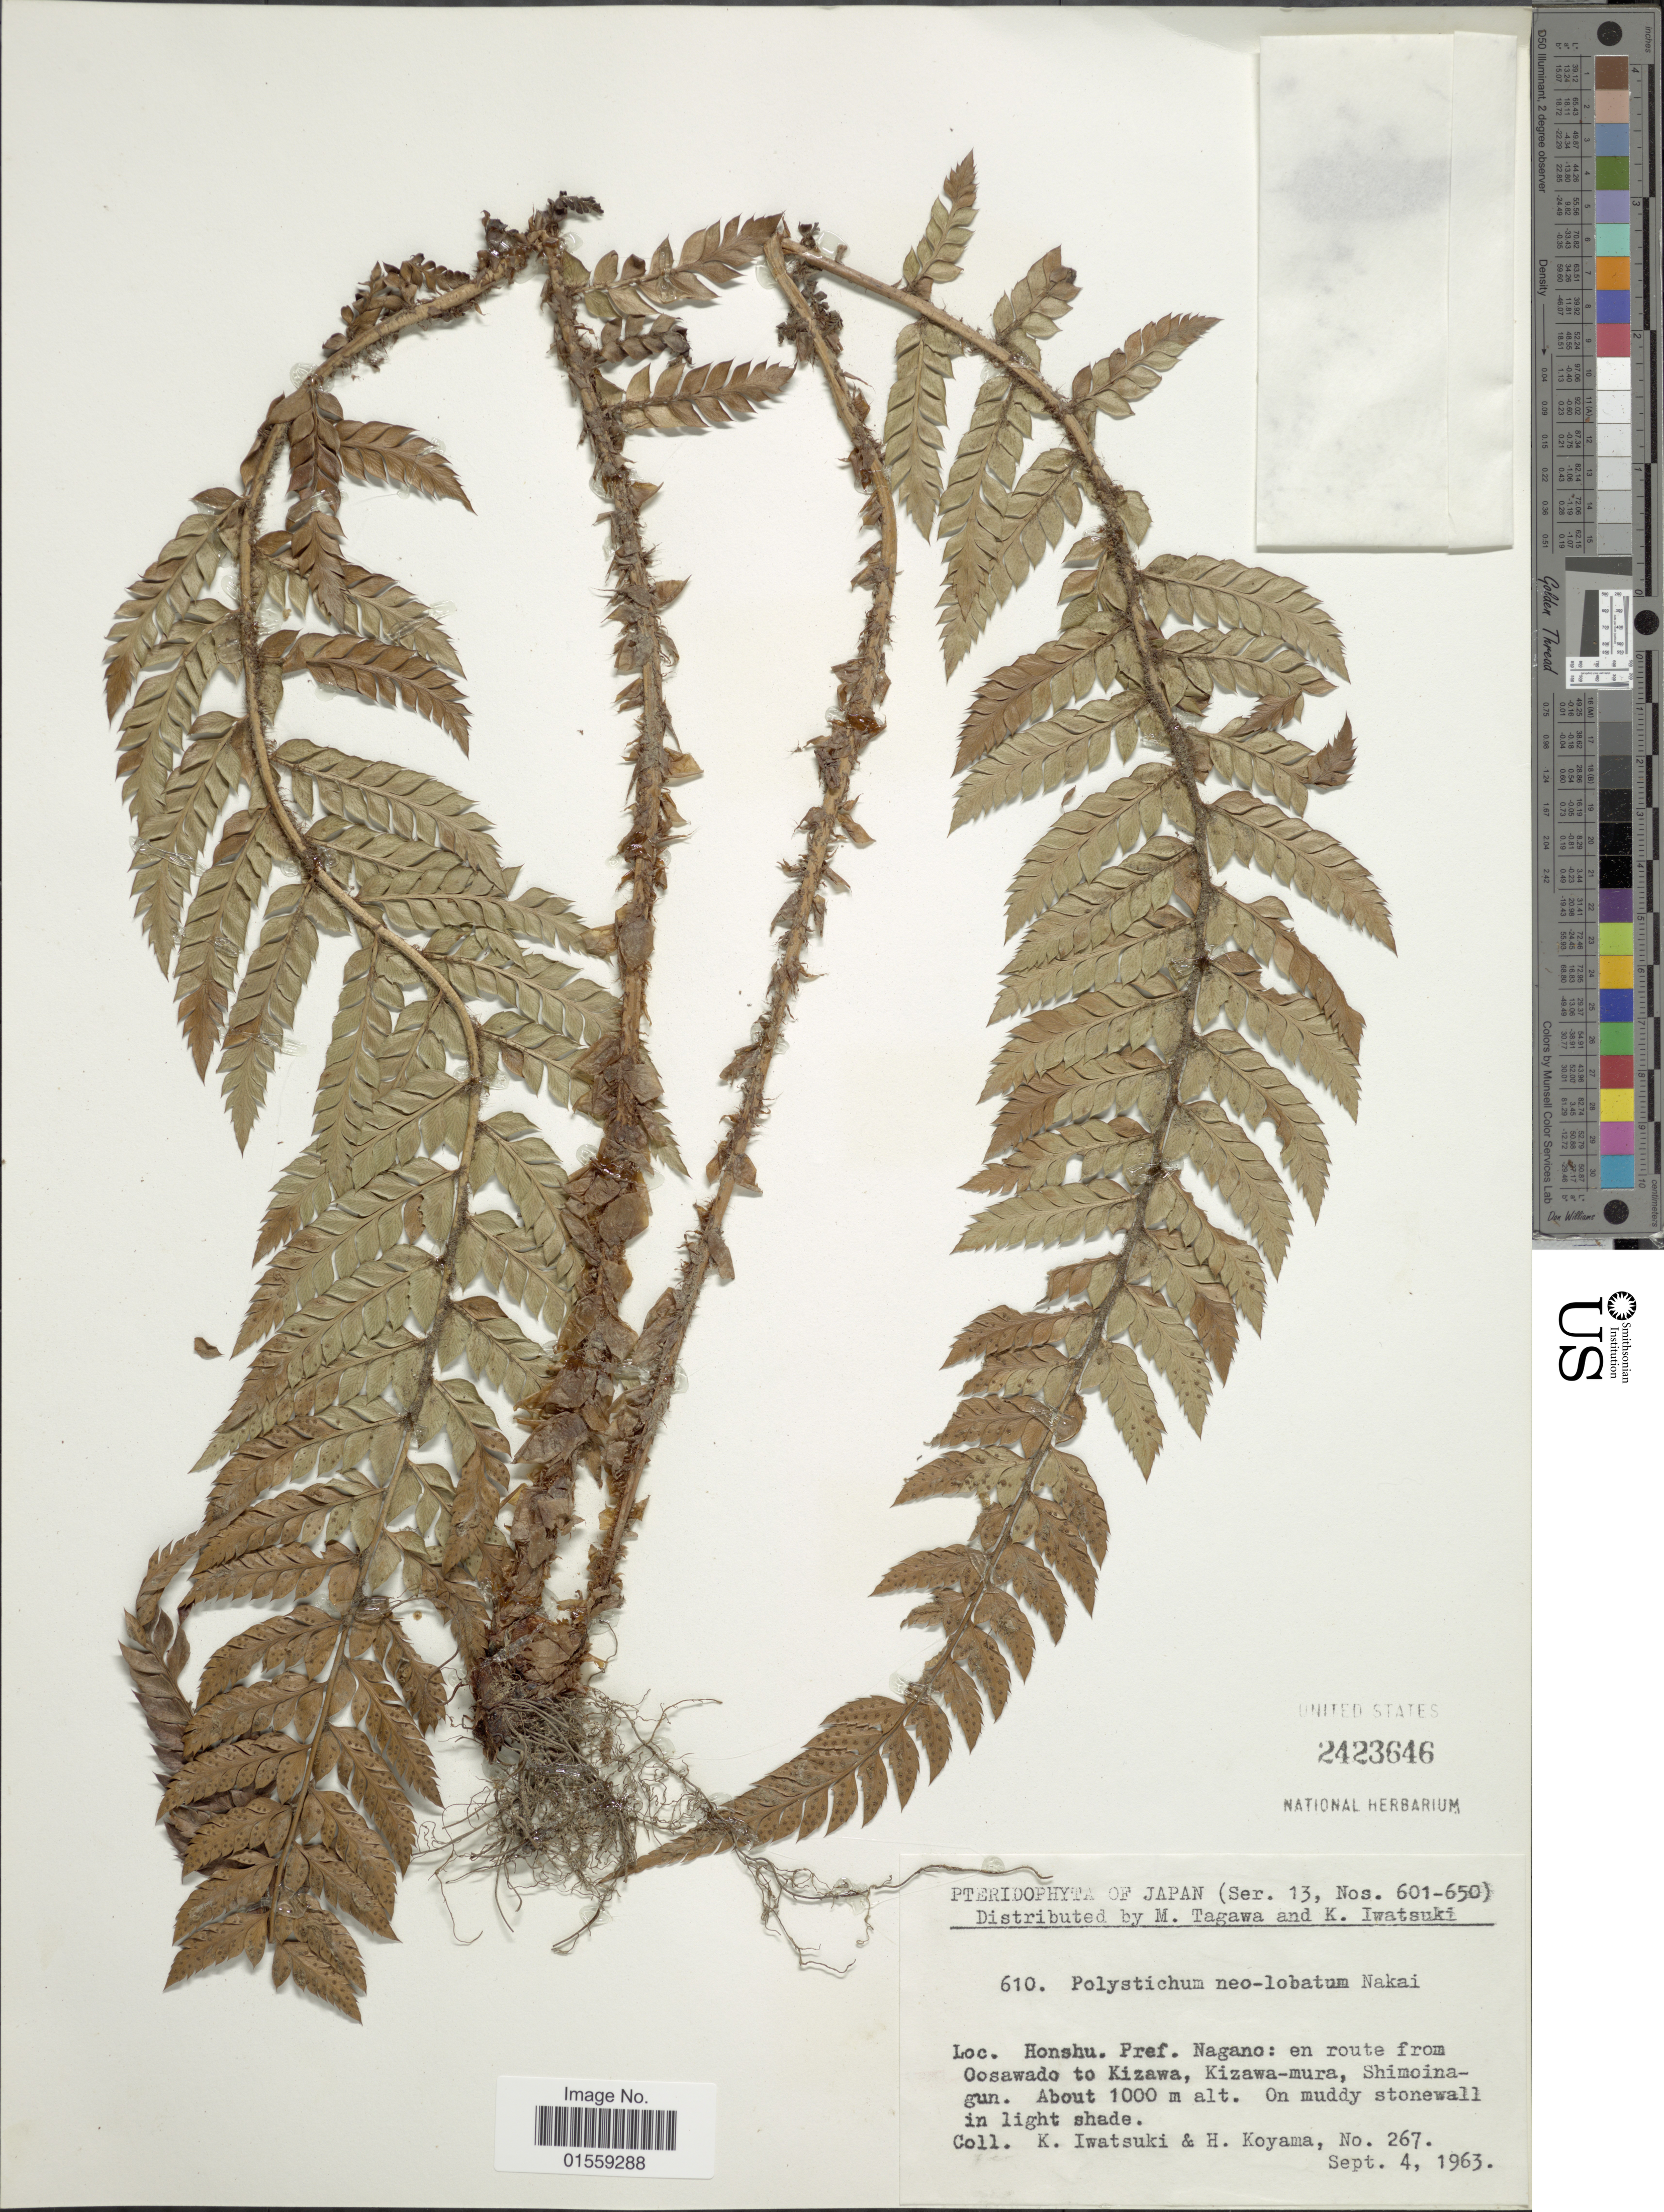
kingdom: Plantae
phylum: Tracheophyta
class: Polypodiopsida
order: Polypodiales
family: Dryopteridaceae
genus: Polystichum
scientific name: Polystichum neolobatum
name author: Nakai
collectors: K. Iwatsuki & H. Koyama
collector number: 267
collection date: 1963-09-04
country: Japan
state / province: Nagano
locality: Loc. Honshu. Pref. Nagano: en route from Oosawado to Kizawa, Kizawa-mura, Shimoinagun.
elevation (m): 1000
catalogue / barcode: US 2423646